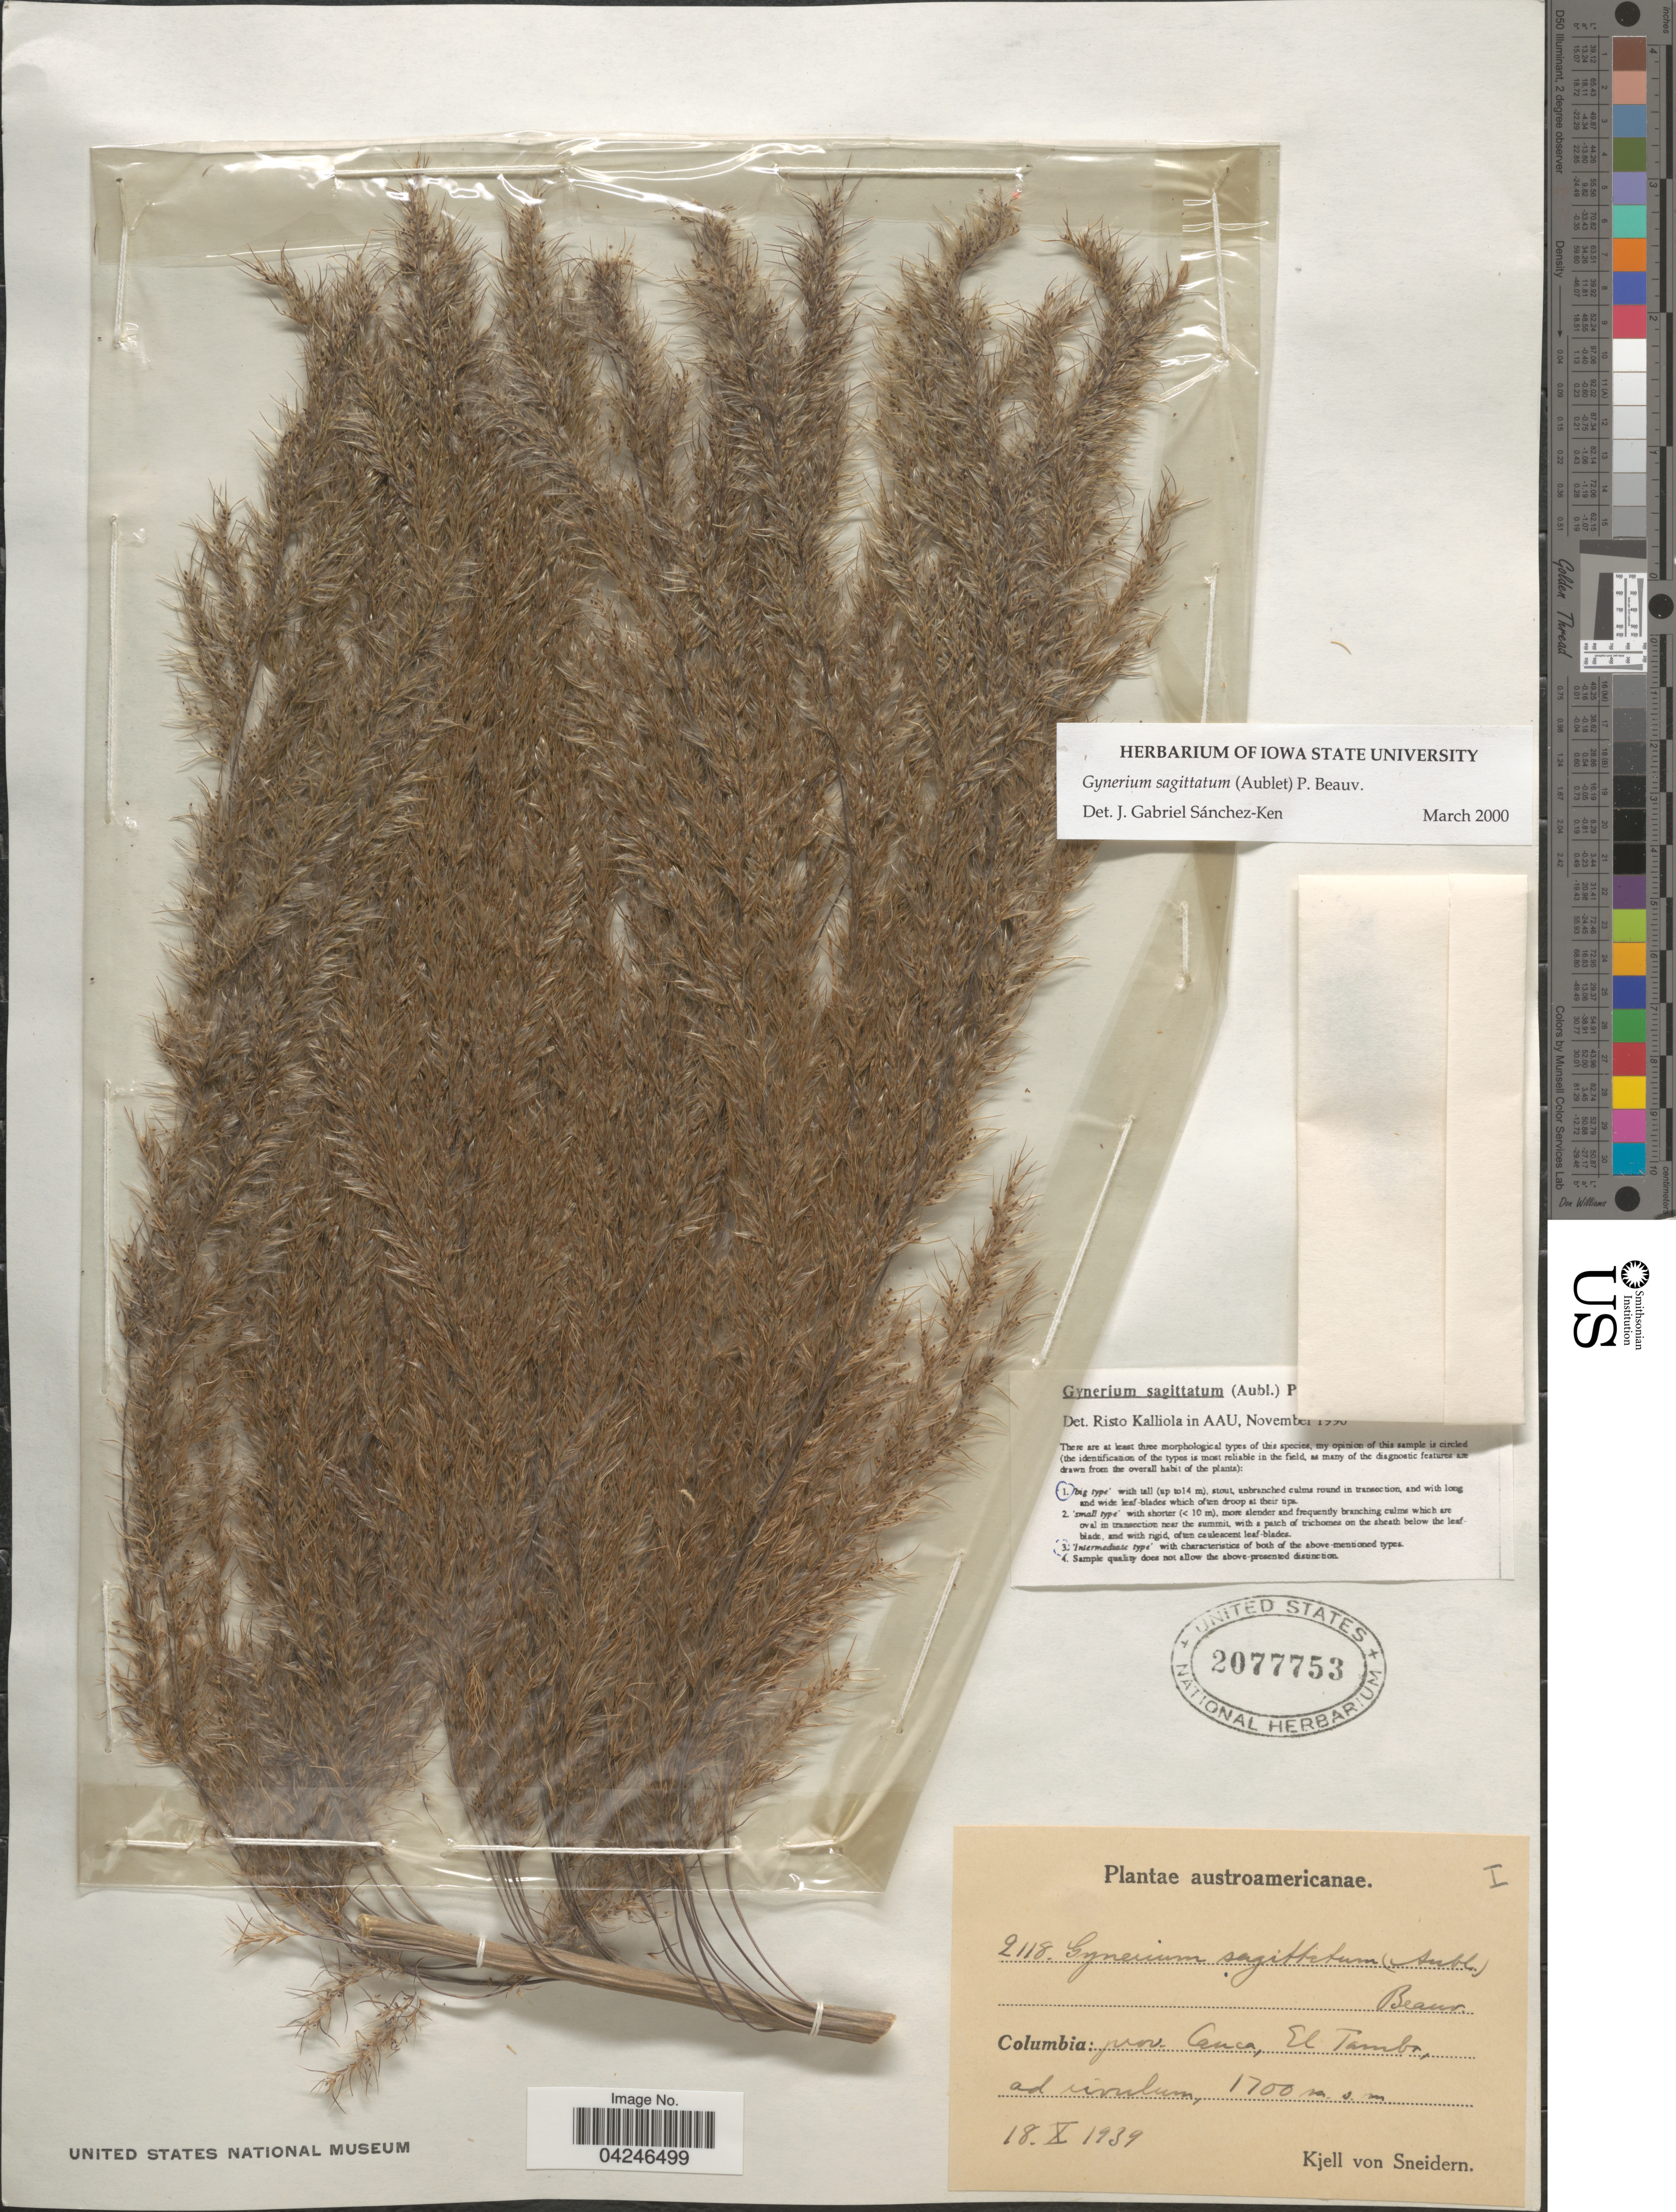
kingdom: Plantae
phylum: Tracheophyta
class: Liliopsida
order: Poales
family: Poaceae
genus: Gynerium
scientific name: Gynerium sagittatum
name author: (Aubl.) P. Beauv.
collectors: K. von Sneidern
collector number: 2118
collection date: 1939-10-18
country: Colombia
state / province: Cauca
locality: Austroamericanae. El Tambo, ad rivulum.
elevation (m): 1700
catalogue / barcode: US 2077753